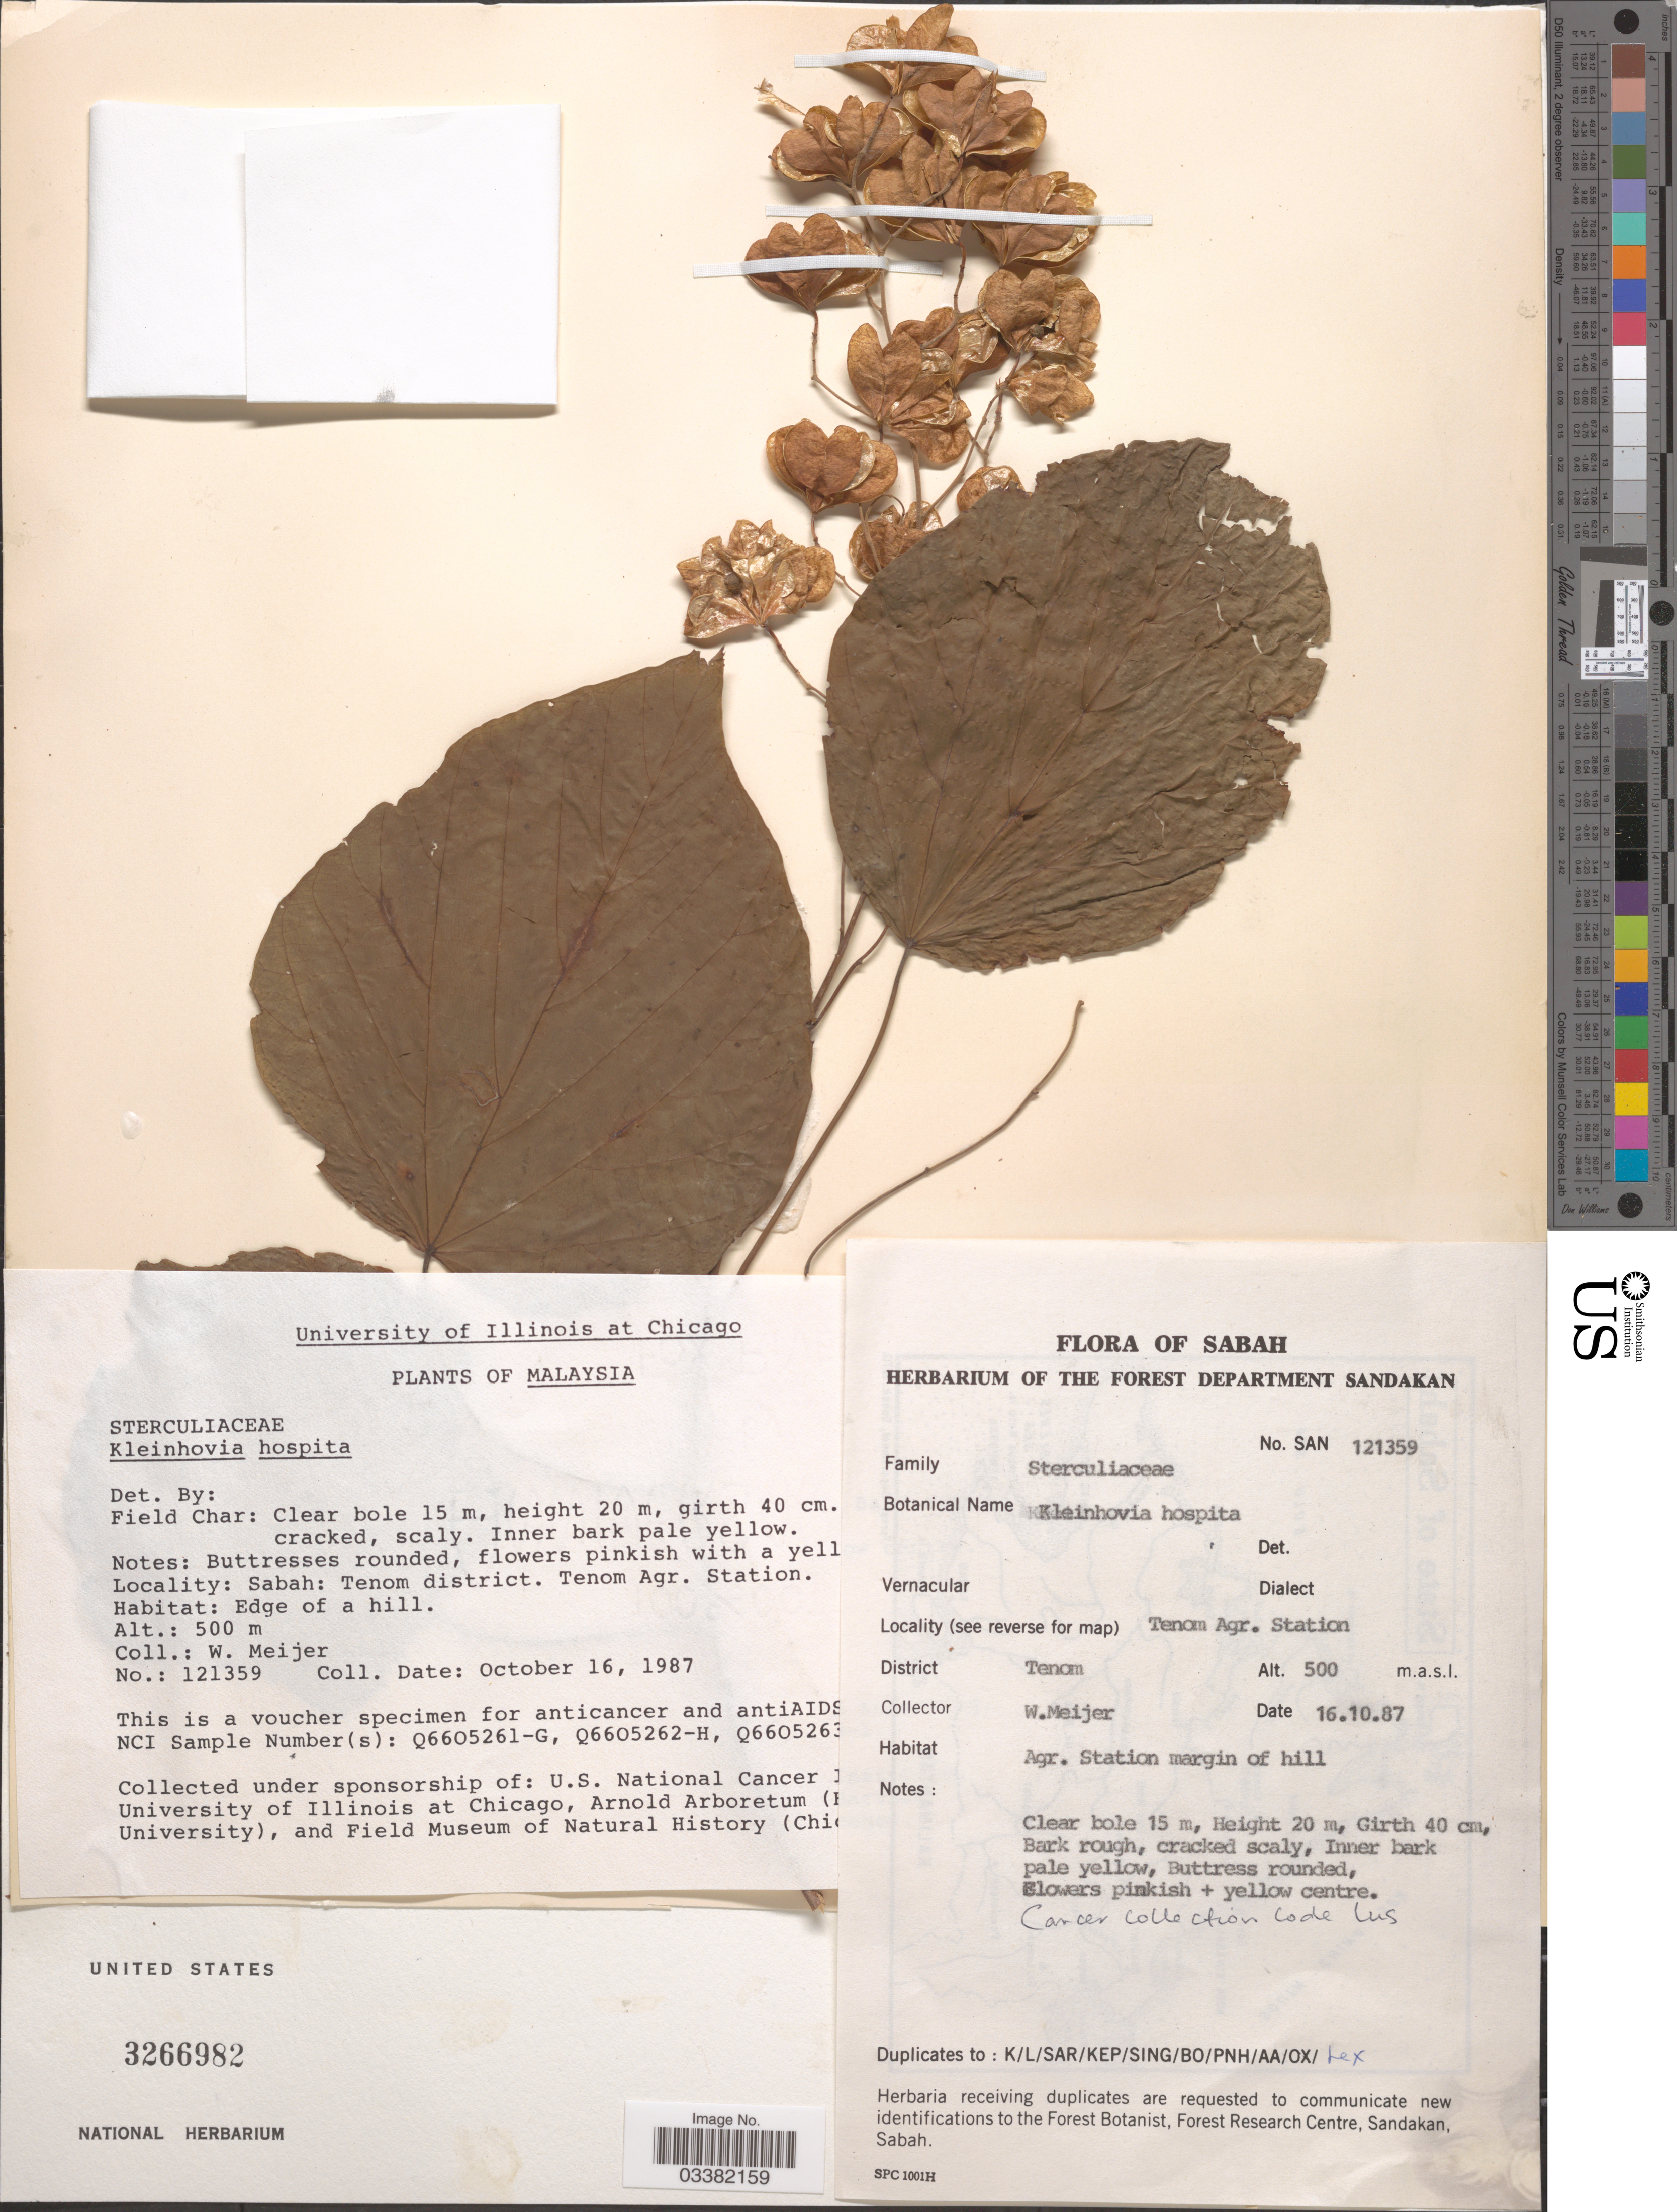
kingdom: Plantae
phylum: Tracheophyta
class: Magnoliopsida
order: Malvales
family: Malvaceae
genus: Kleinhovia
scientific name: Kleinhovia hospita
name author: L.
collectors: W. Meijer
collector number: SAN 121359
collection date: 1987-10-16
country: Malaysia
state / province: Sabah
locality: Tenom Agr. Station. District Tenom. Agr. Station margin of hill.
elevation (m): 500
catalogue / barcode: US 3266982